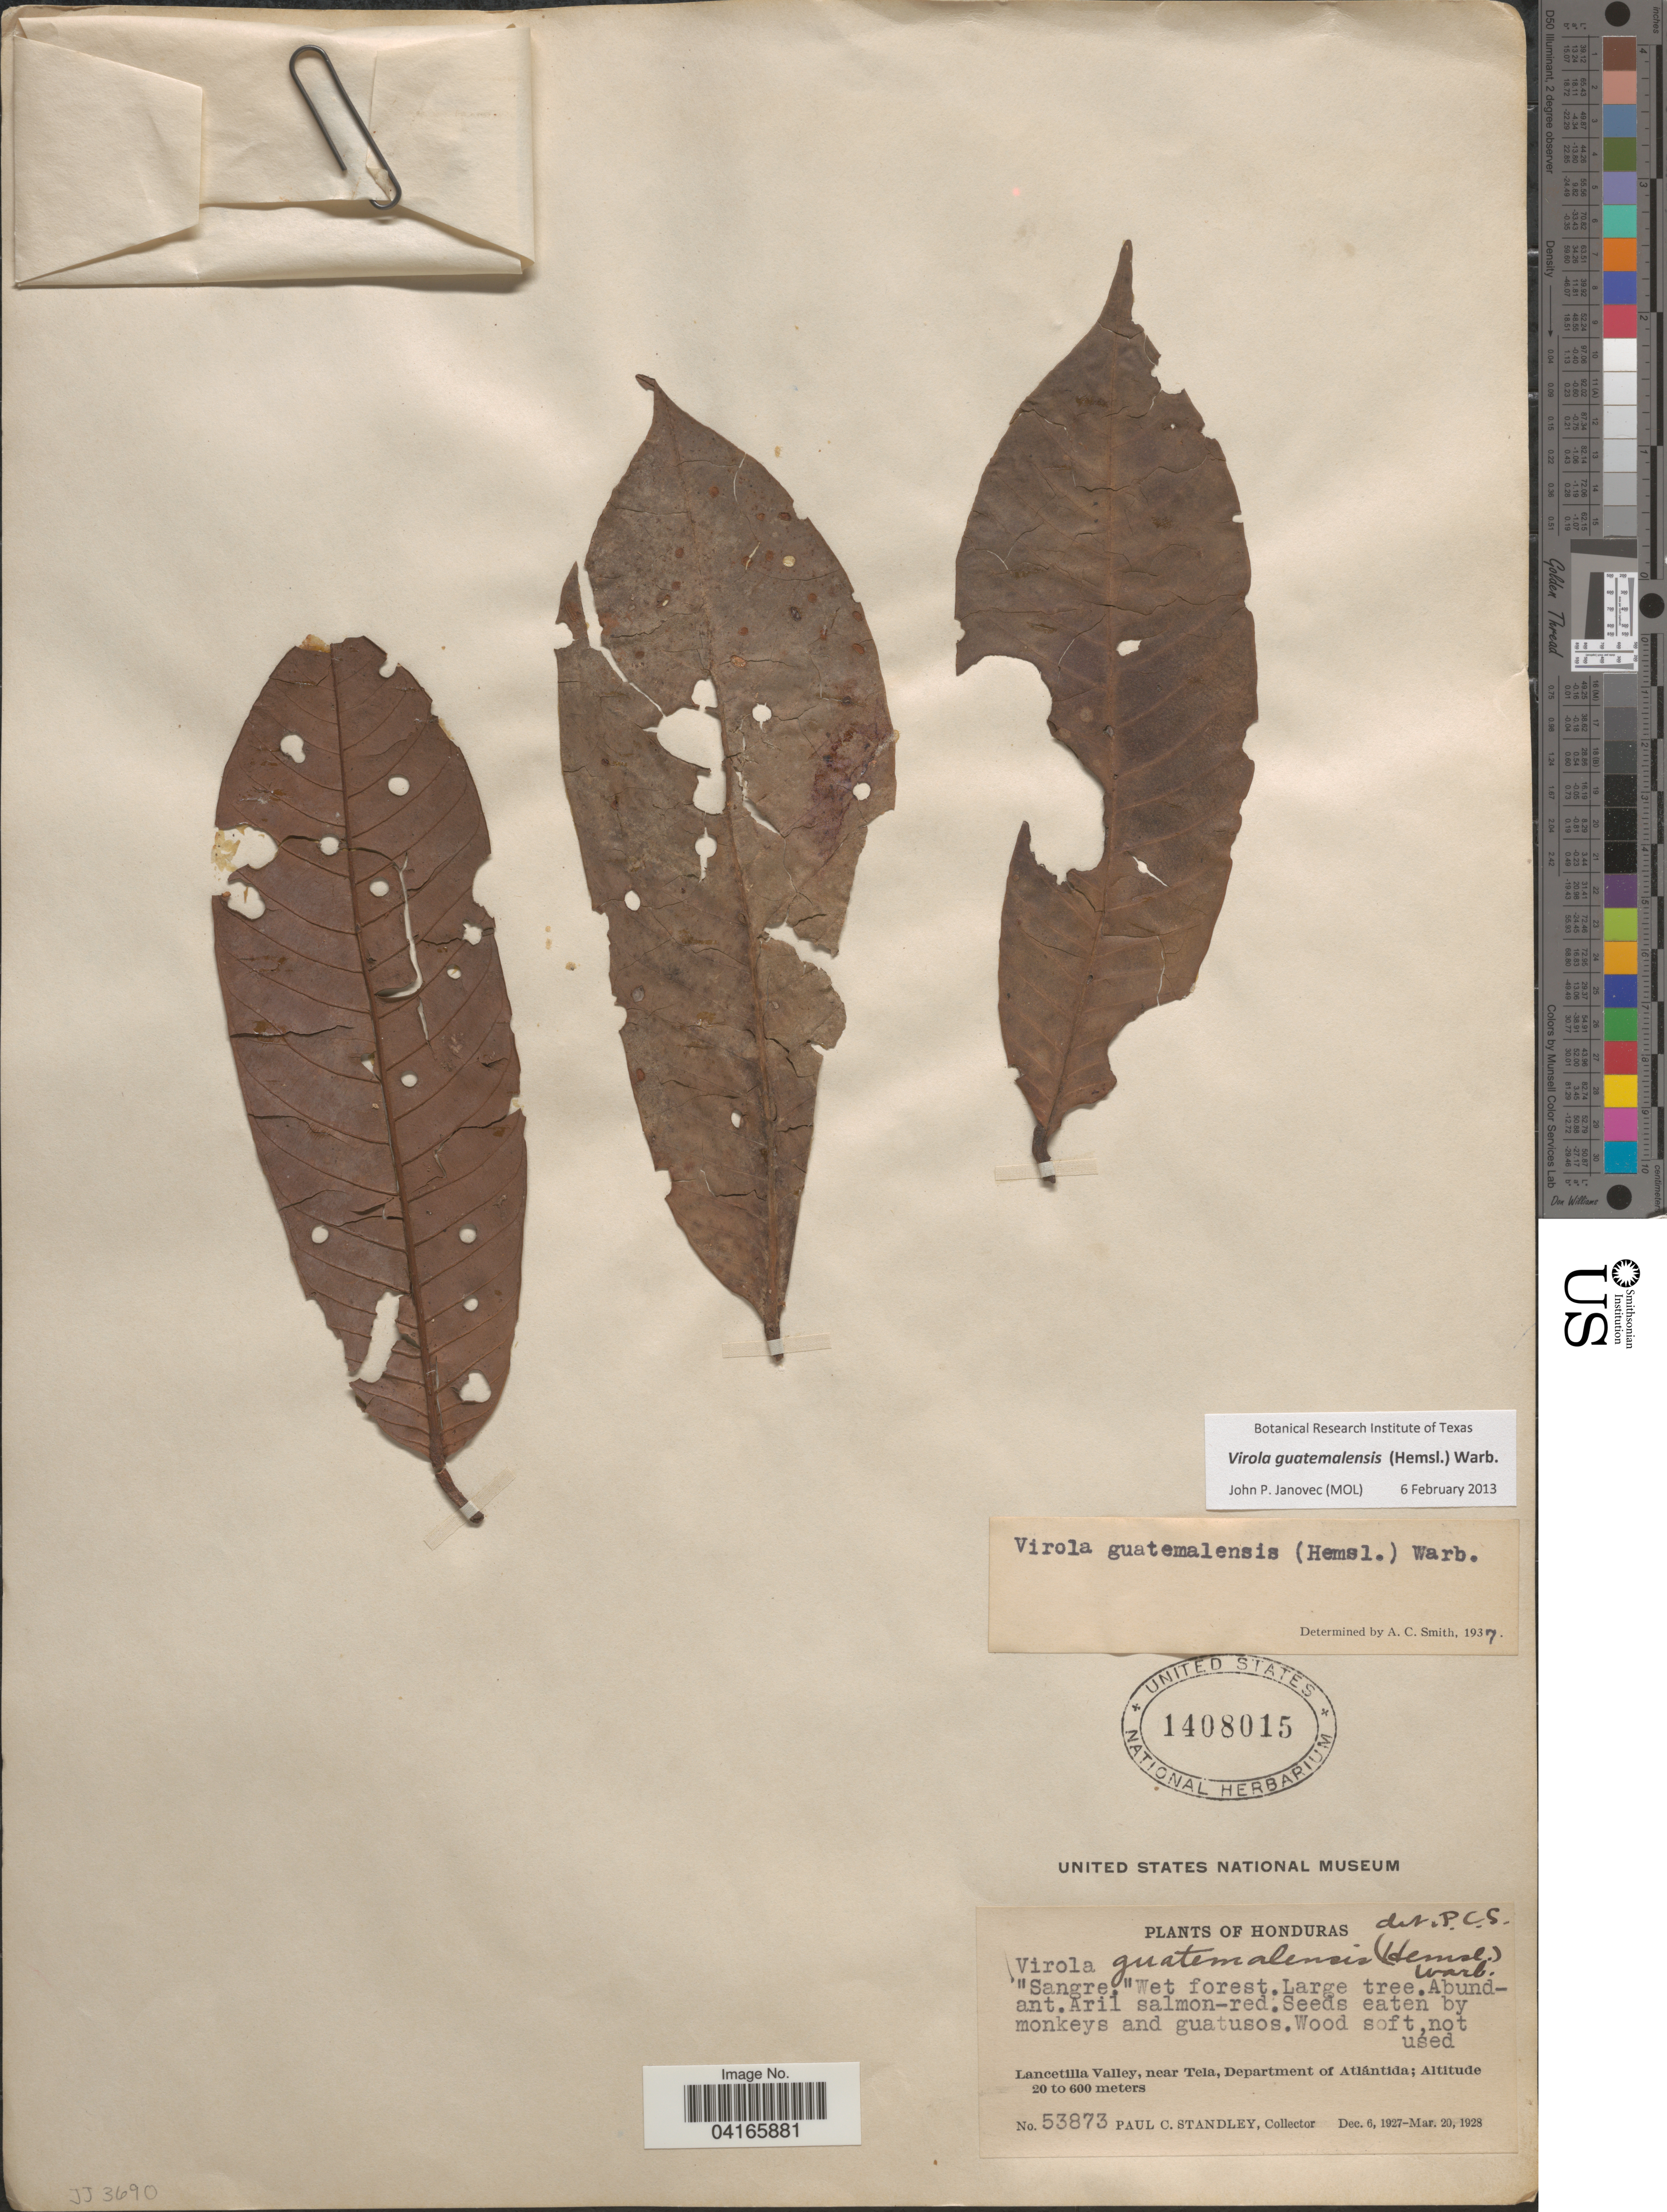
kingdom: Plantae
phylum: Tracheophyta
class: Magnoliopsida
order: Magnoliales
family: Myristicaceae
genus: Virola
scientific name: Virola guatemalensis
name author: (Hemsl.) Warb.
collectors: P. C. Standley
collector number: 53873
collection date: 1927-12-06/1928-03-20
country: Honduras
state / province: Atlantida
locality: Lancetilla Valley, near Tela, Department of Atlántida.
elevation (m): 20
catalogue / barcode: US 1408015